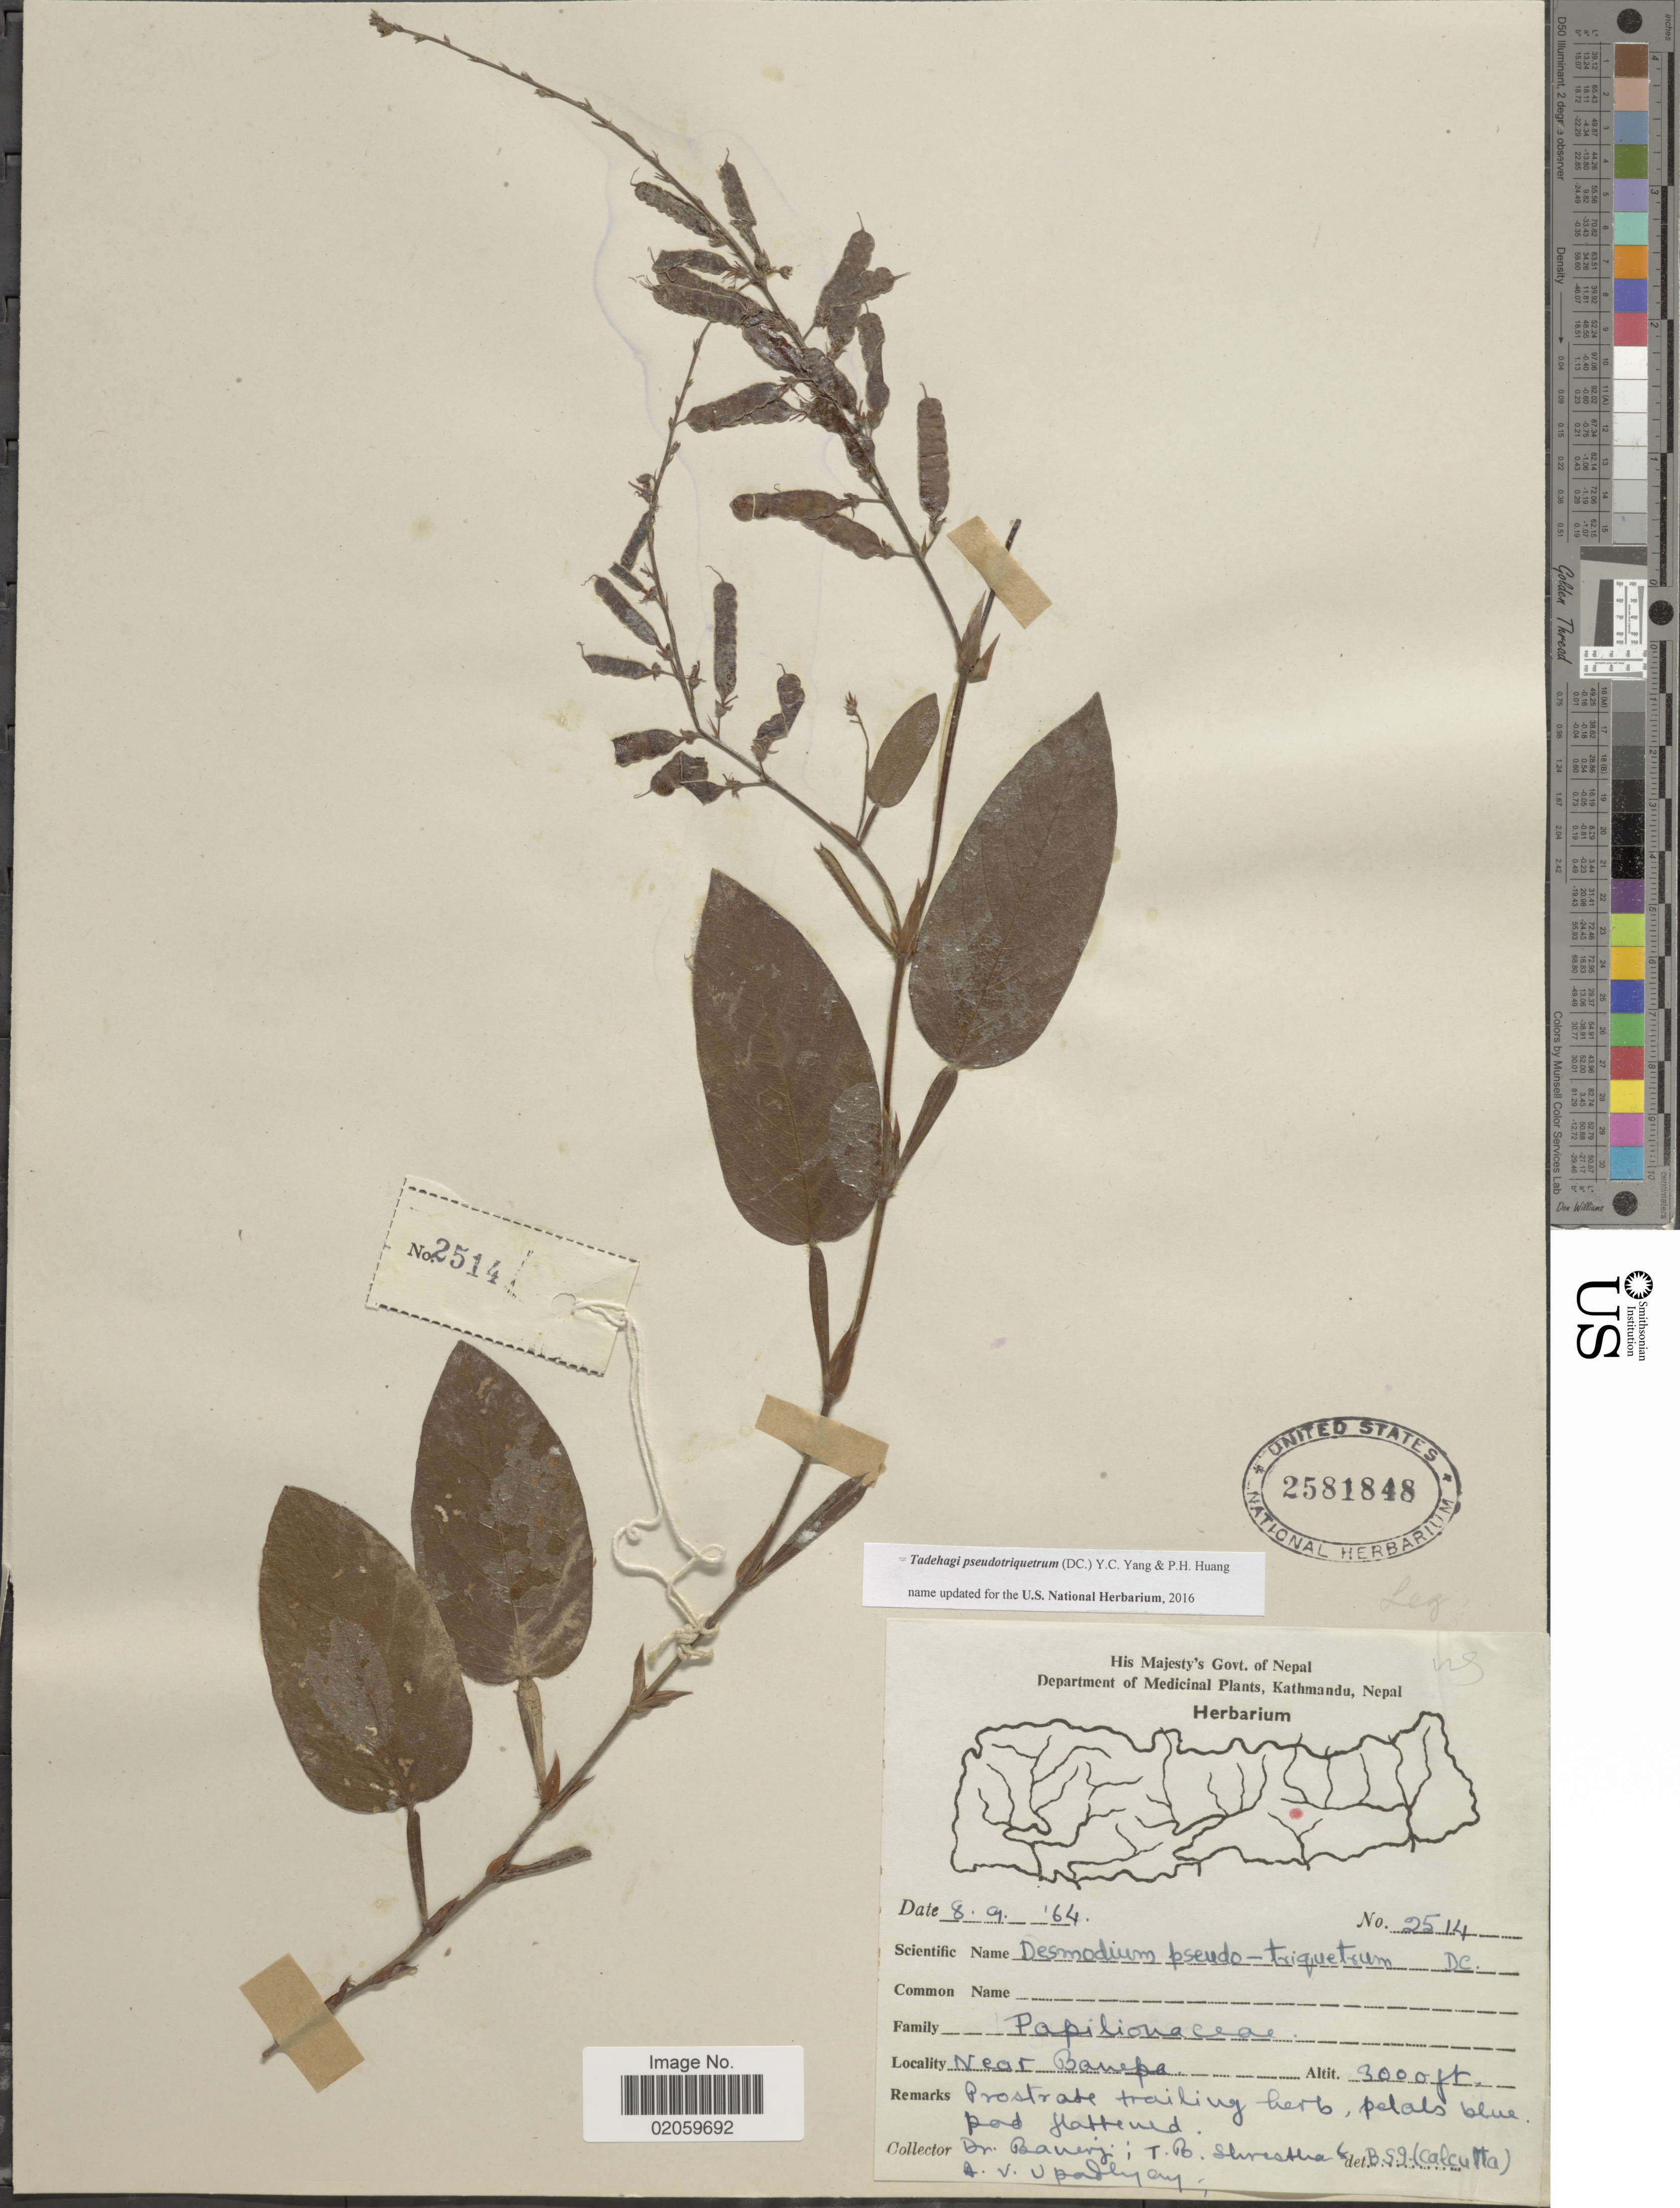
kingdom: Plantae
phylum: Tracheophyta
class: Magnoliopsida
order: Fabales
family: Fabaceae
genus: Tadehagi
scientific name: Tadehagi pseudotriquetrum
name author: (DC.) H. Ohashi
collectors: -. Banerji, T. B. Shrestha & A. V. Upadhyay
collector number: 2514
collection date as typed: Transcribed d/m/y: 8/9/64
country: Nepal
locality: Near Banepa [interpreted]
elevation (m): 914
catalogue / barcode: US 2581848